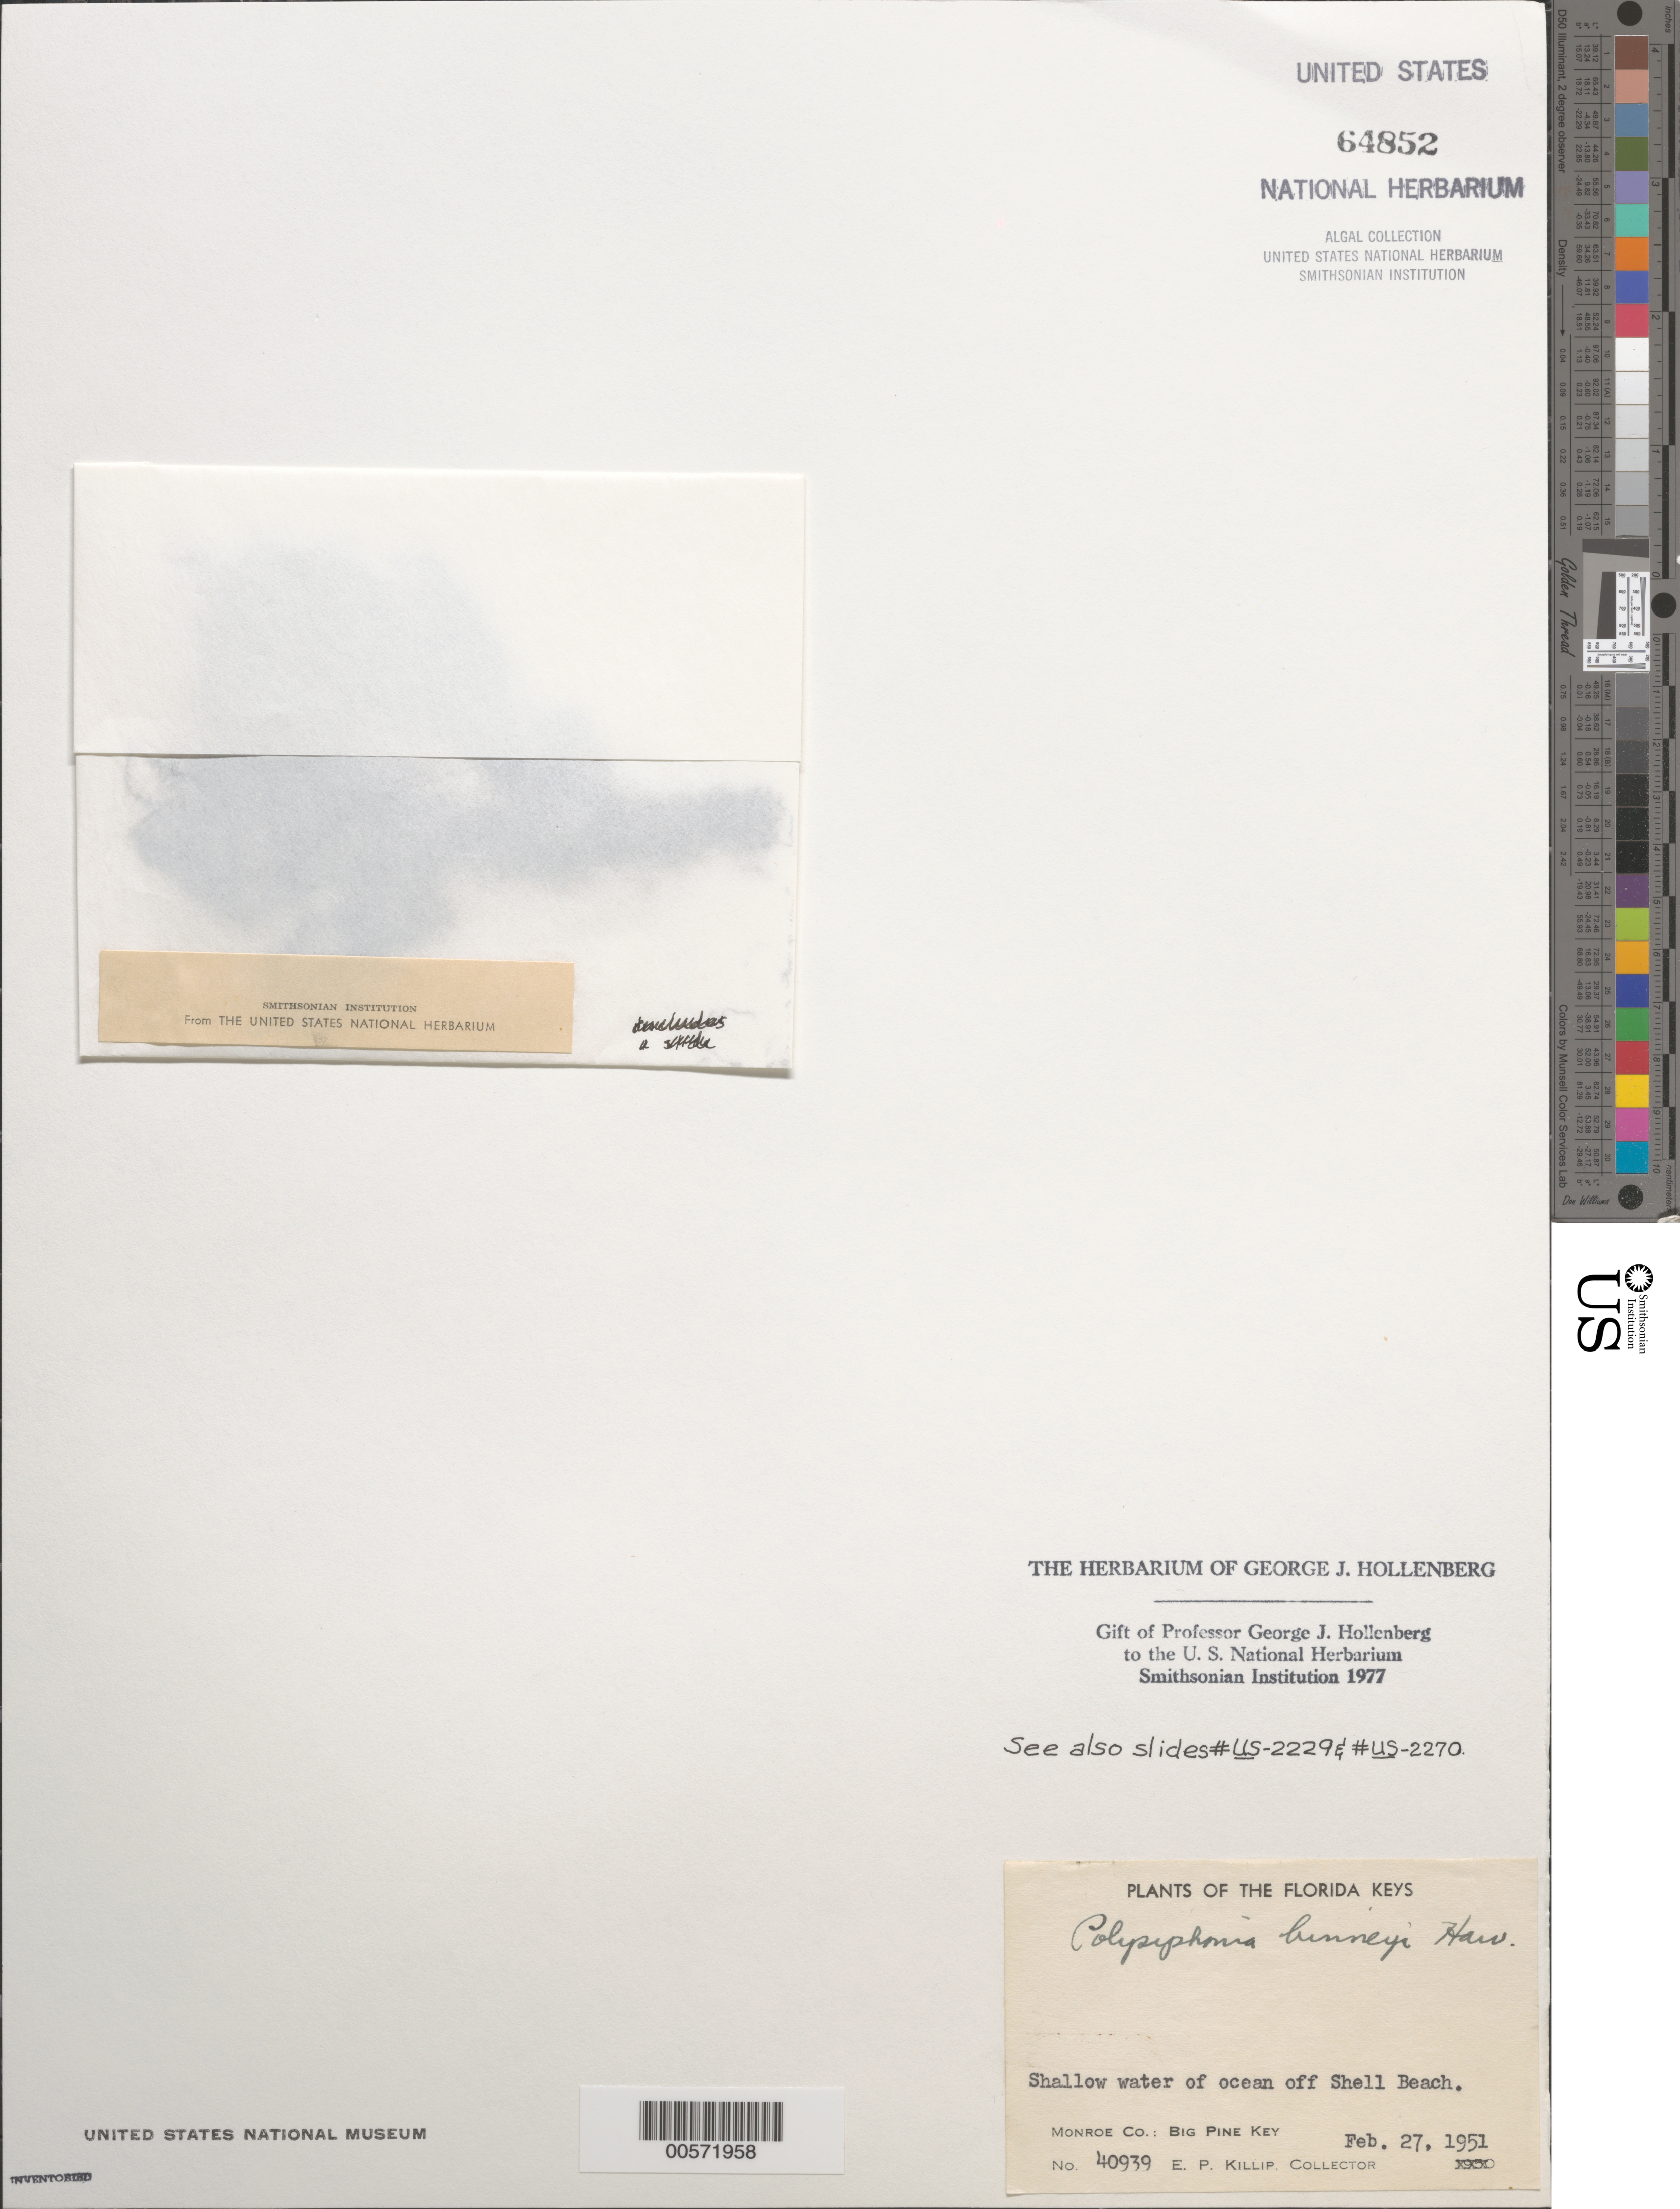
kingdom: Plantae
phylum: Rhodophyta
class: Florideophyceae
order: Ceramiales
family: Rhodomelaceae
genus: Polysiphonia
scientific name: Polysiphonia binneyi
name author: Harv.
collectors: E. P. Killip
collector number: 40939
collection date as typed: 27 Feb 1951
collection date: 1951-02-27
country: United States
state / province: Florida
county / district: Monroe County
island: Big Pine Key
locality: Off Shell Beach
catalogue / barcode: US 64852